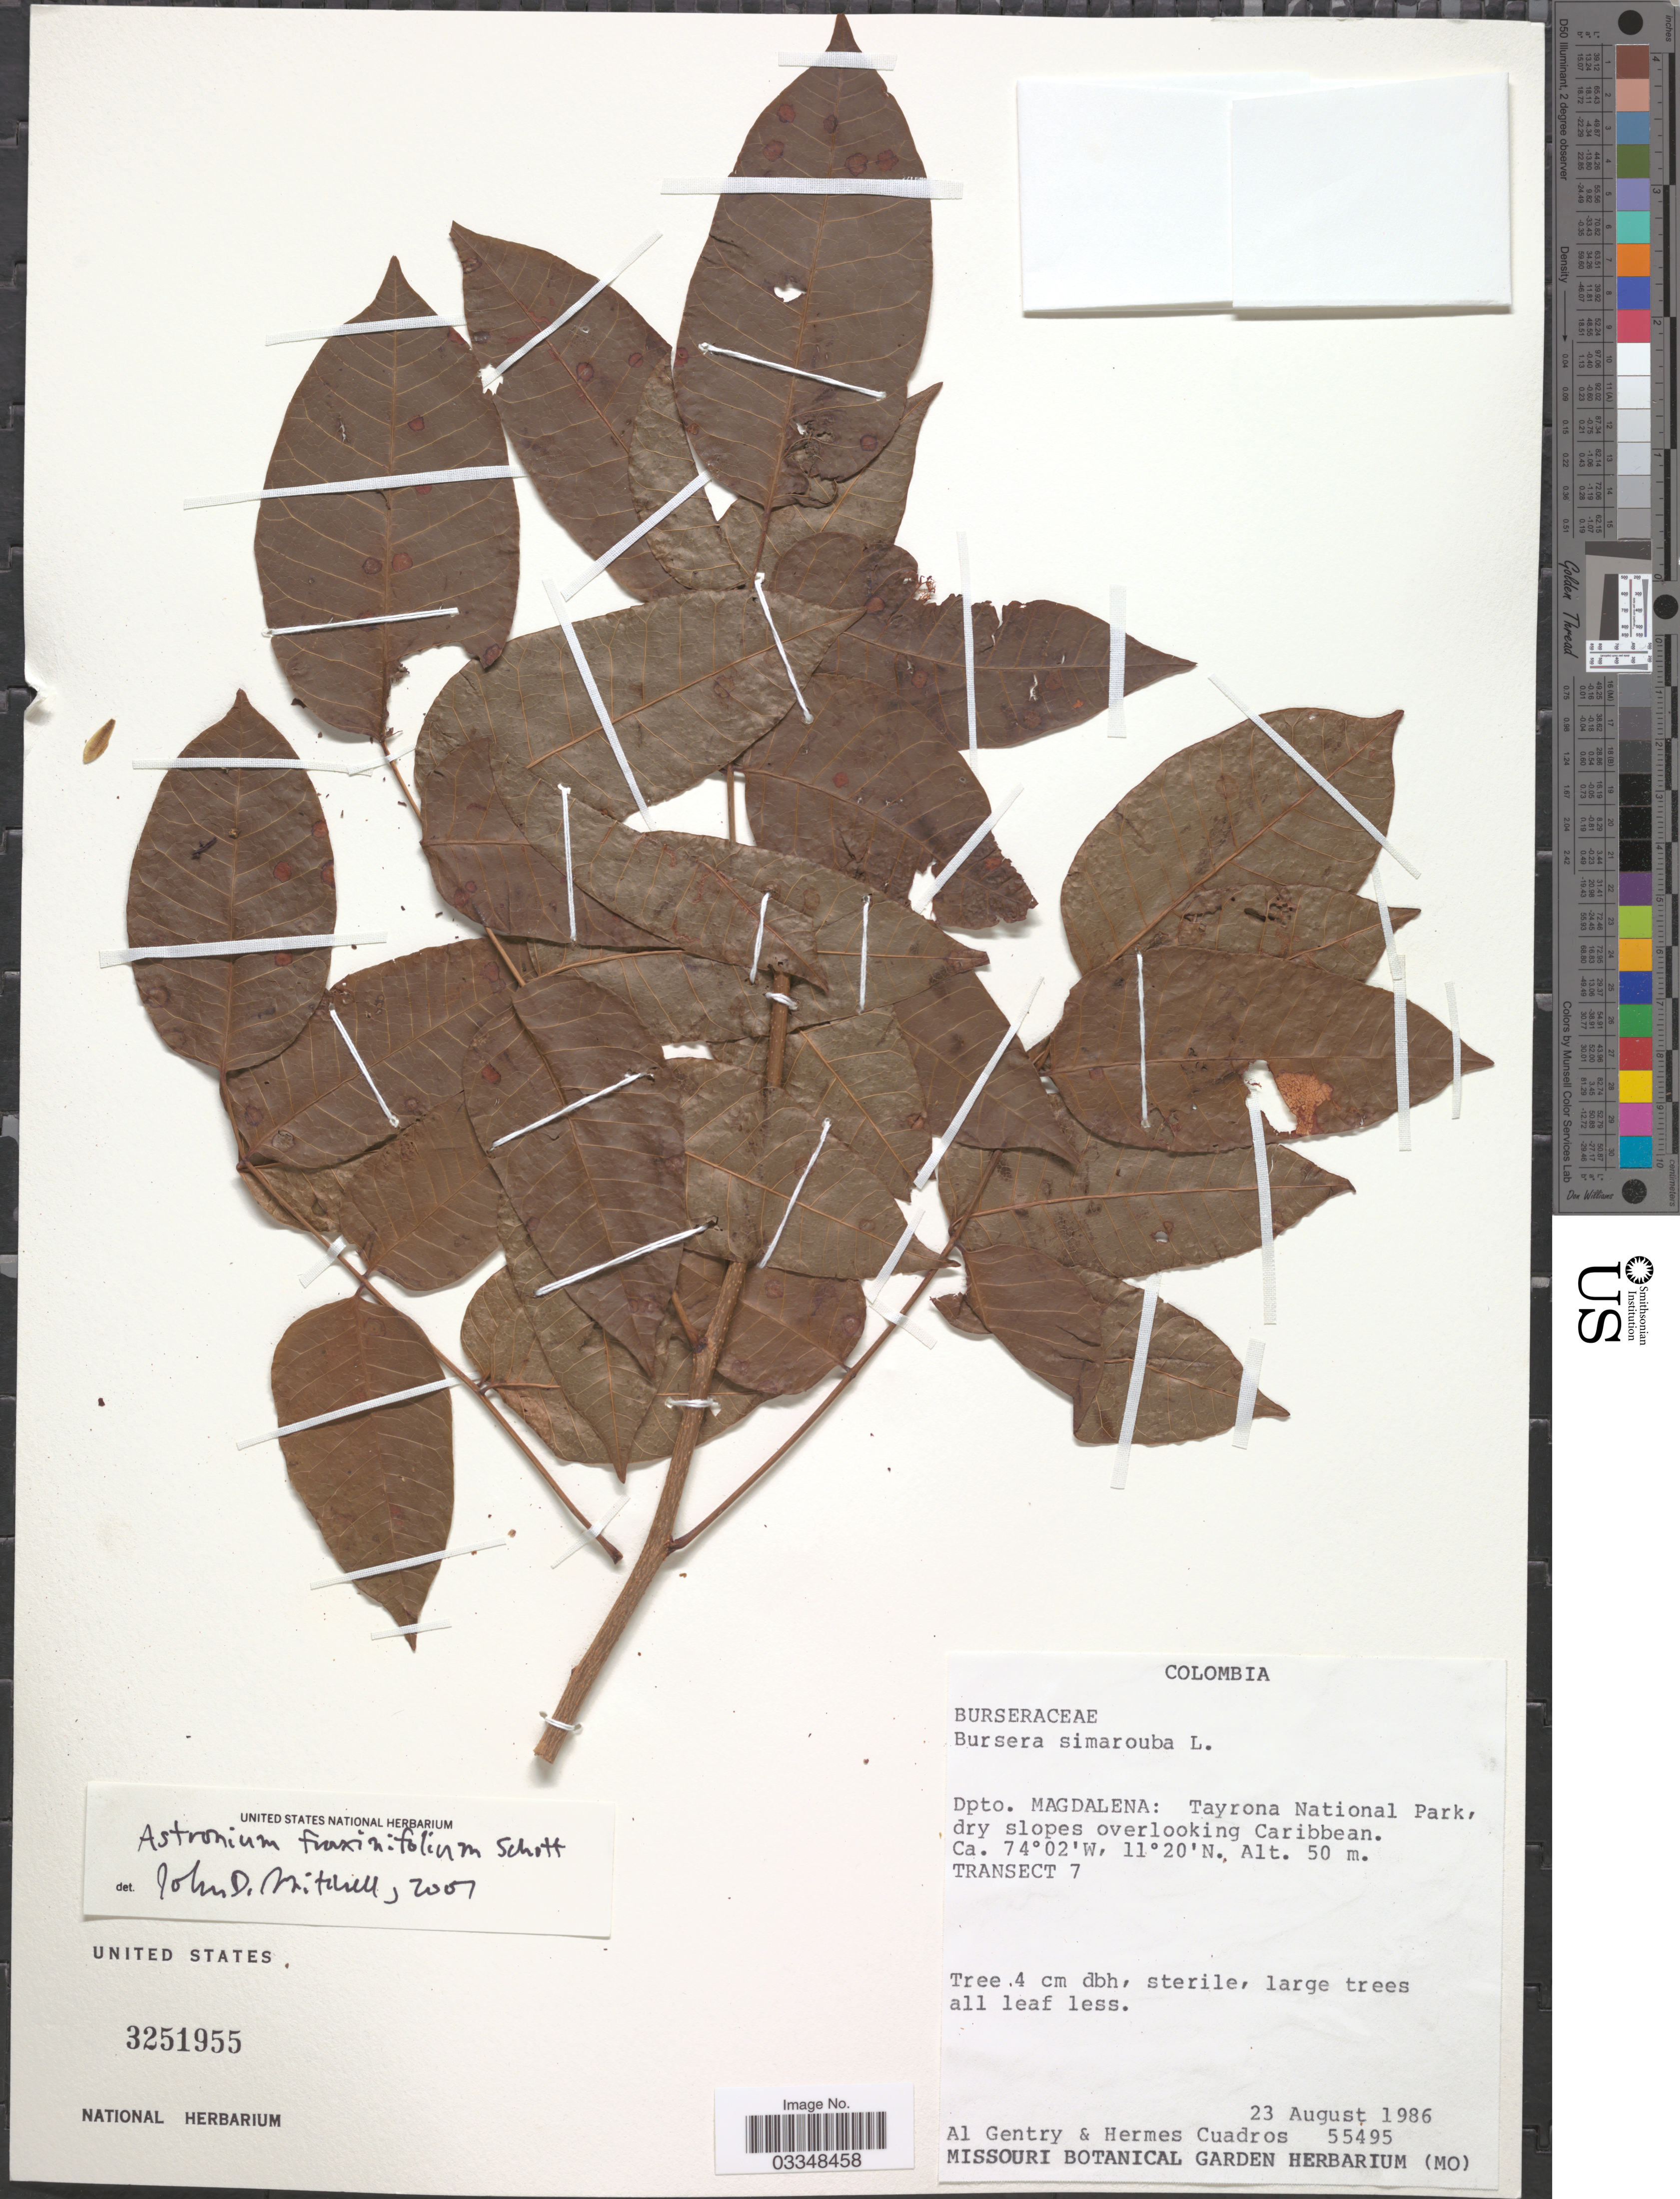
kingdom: Plantae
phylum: Tracheophyta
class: Magnoliopsida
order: Sapindales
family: Anacardiaceae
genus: Astronium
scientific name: Astronium fraxinifolium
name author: Schott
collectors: A. H. Gentry & H. Cuadros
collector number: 55495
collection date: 1986-08-23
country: Colombia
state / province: Magdalena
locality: Dpto. Magdalena: Tayrona National Park, dry slopes overlooking Caribbean.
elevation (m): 50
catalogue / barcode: US 3251955